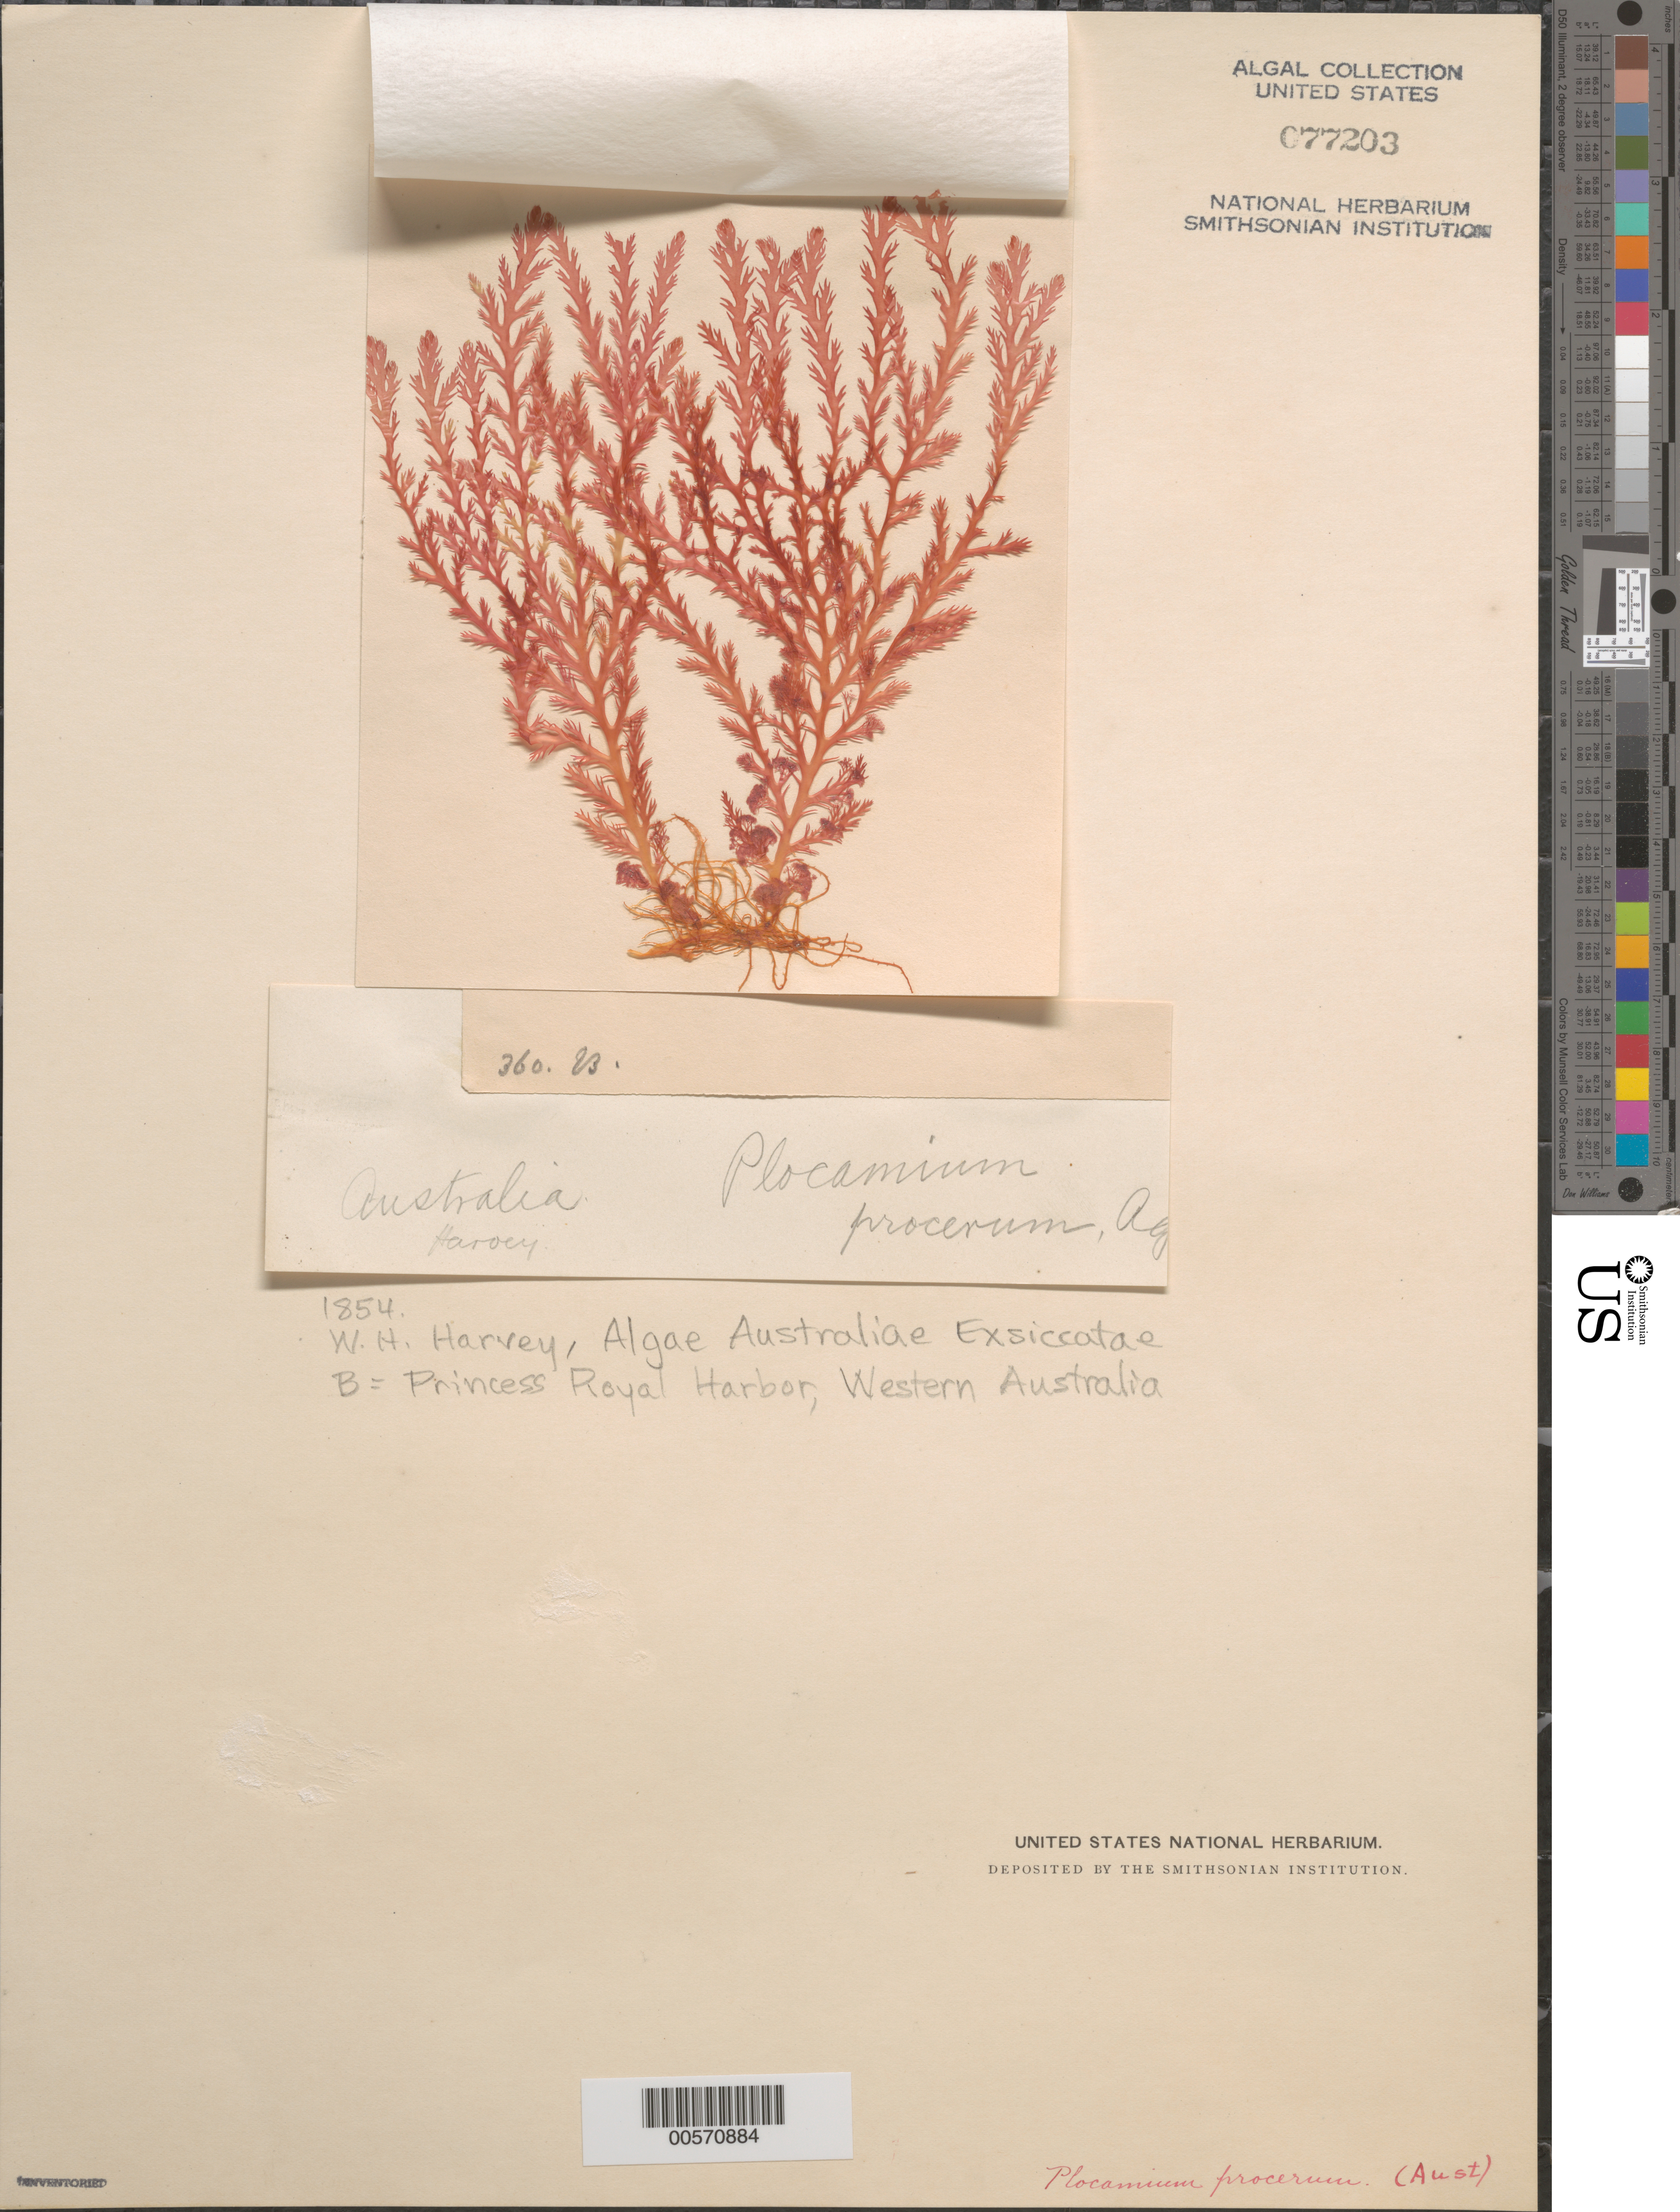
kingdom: Plantae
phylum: Rhodophyta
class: Florideophyceae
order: Plocamiales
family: Plocamiaceae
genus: Plocamium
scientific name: Plocamium mertensii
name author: (Greville) Harvey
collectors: W. Harvey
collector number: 360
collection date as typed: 1854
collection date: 1854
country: Australia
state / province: Western Australia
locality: Princess Royal Harbor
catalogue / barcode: US 77203